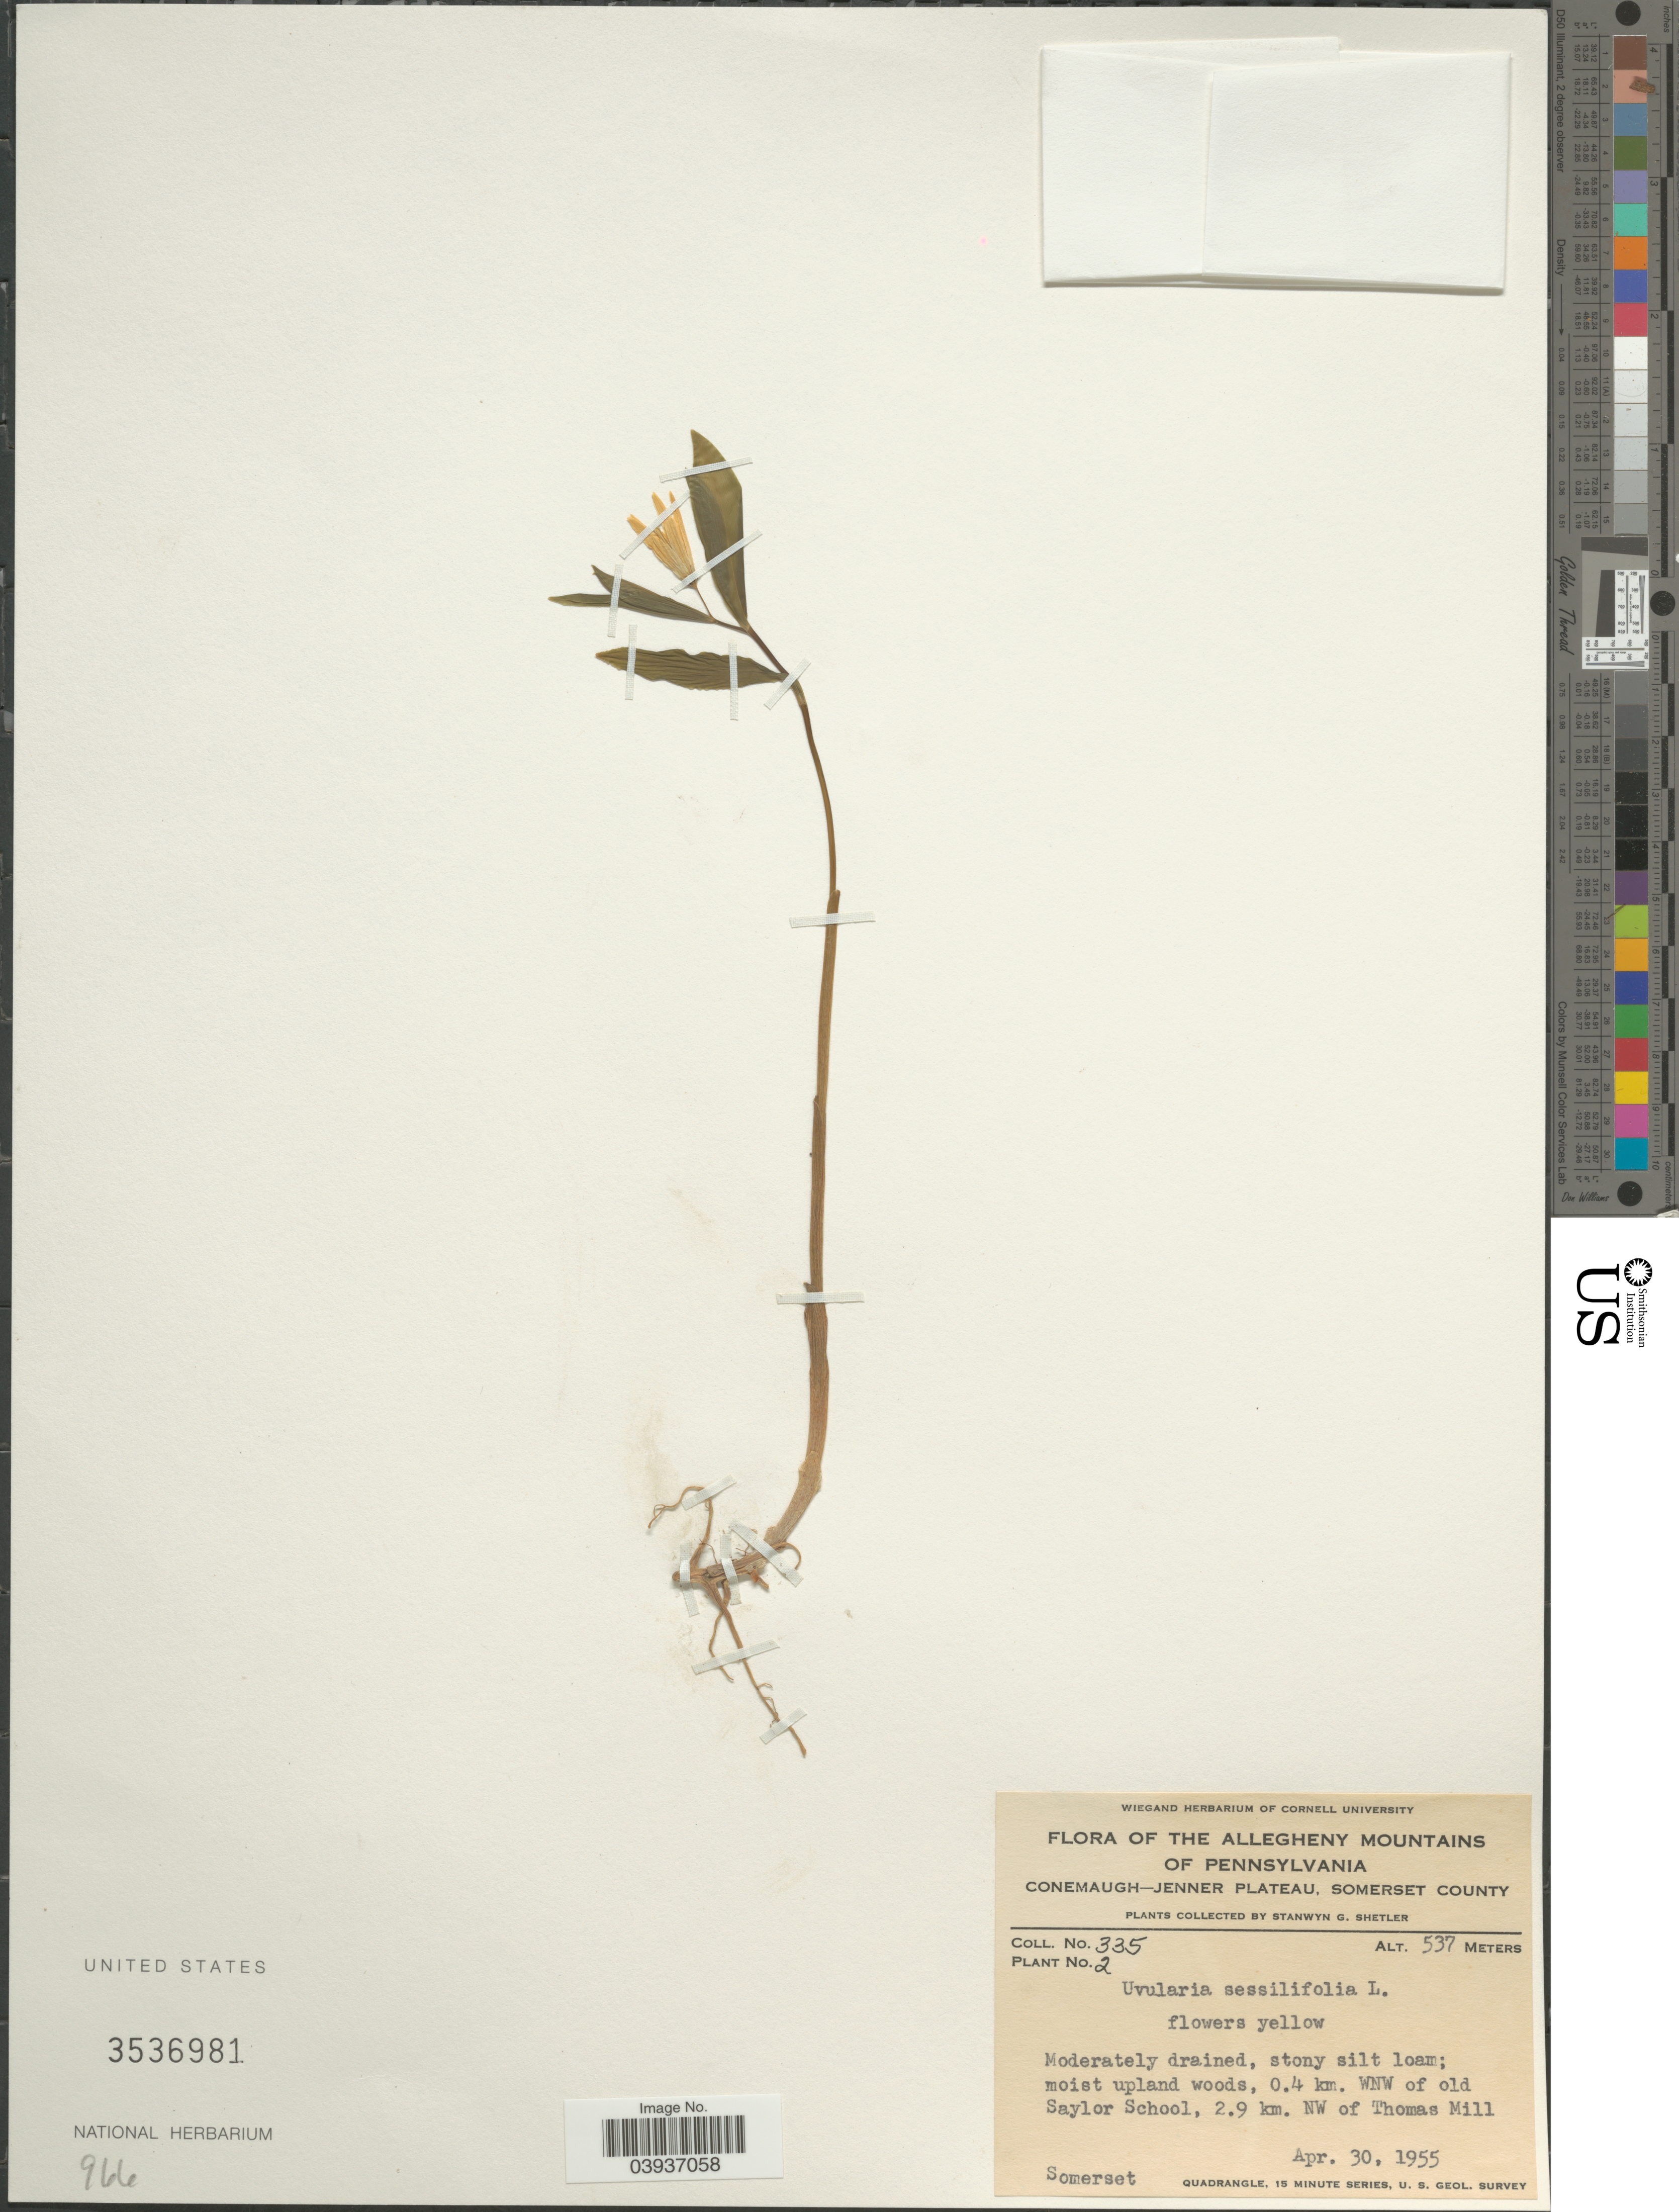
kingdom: Plantae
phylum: Tracheophyta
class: Liliopsida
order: Liliales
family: Colchicaceae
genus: Uvularia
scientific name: Uvularia sessilifolia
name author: L.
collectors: S. Shetler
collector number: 335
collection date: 1955-04-30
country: United States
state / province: Pennsylvania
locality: The Allegheny Mountains of Pennsylvania Conemaugh-Jenner Plateau, Somerset County. 0.4 km. WNW of old Saylor School, 2.9 km. NW of Thomas Mill. Somerset.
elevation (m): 537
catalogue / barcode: US 3536981